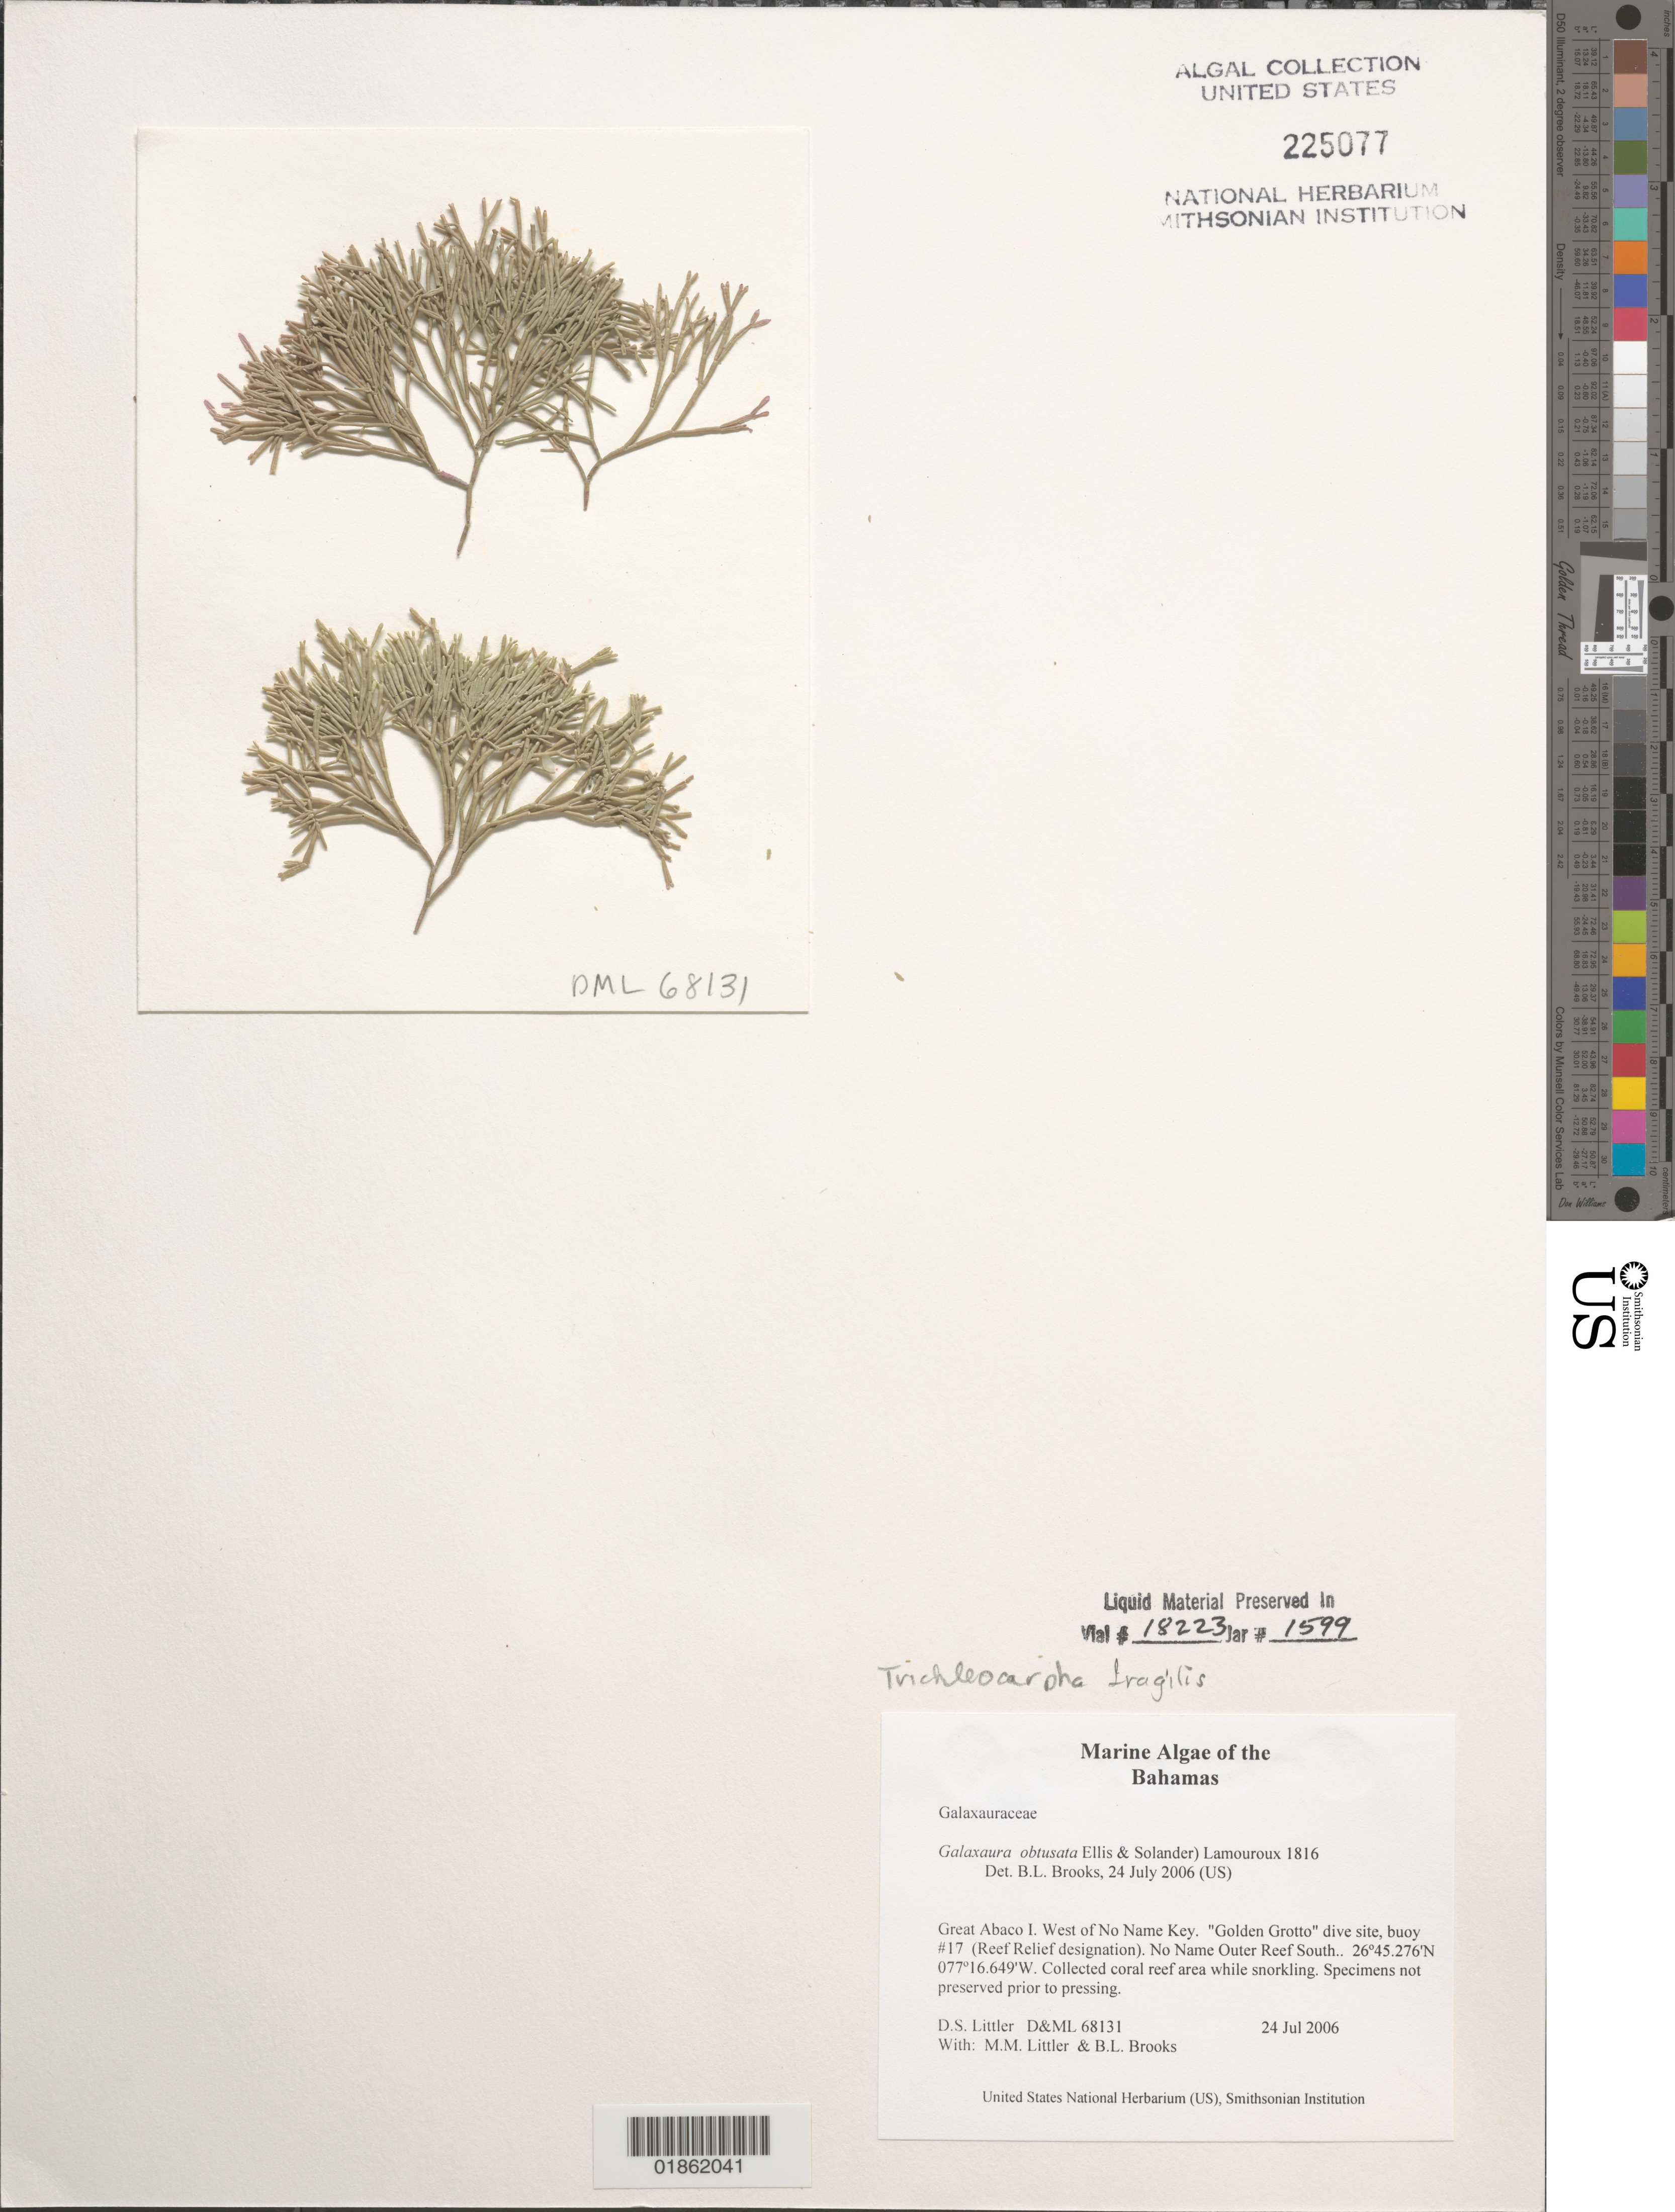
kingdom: Plantae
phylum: Rhodophyta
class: Florideophyceae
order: Nemaliales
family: Galaxauraceae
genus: Dichotomaria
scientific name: Dichotomaria obtusata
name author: (Ellis & Sol.) Lam.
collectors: D. S. Littler, M. M. Littler & B. Lapointe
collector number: D&ML 68131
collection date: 2006-07-24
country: Bahamas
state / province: Hope Town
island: No Name Key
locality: Abacos. No Name Key. Golden Grotto dive site.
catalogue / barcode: US 225077